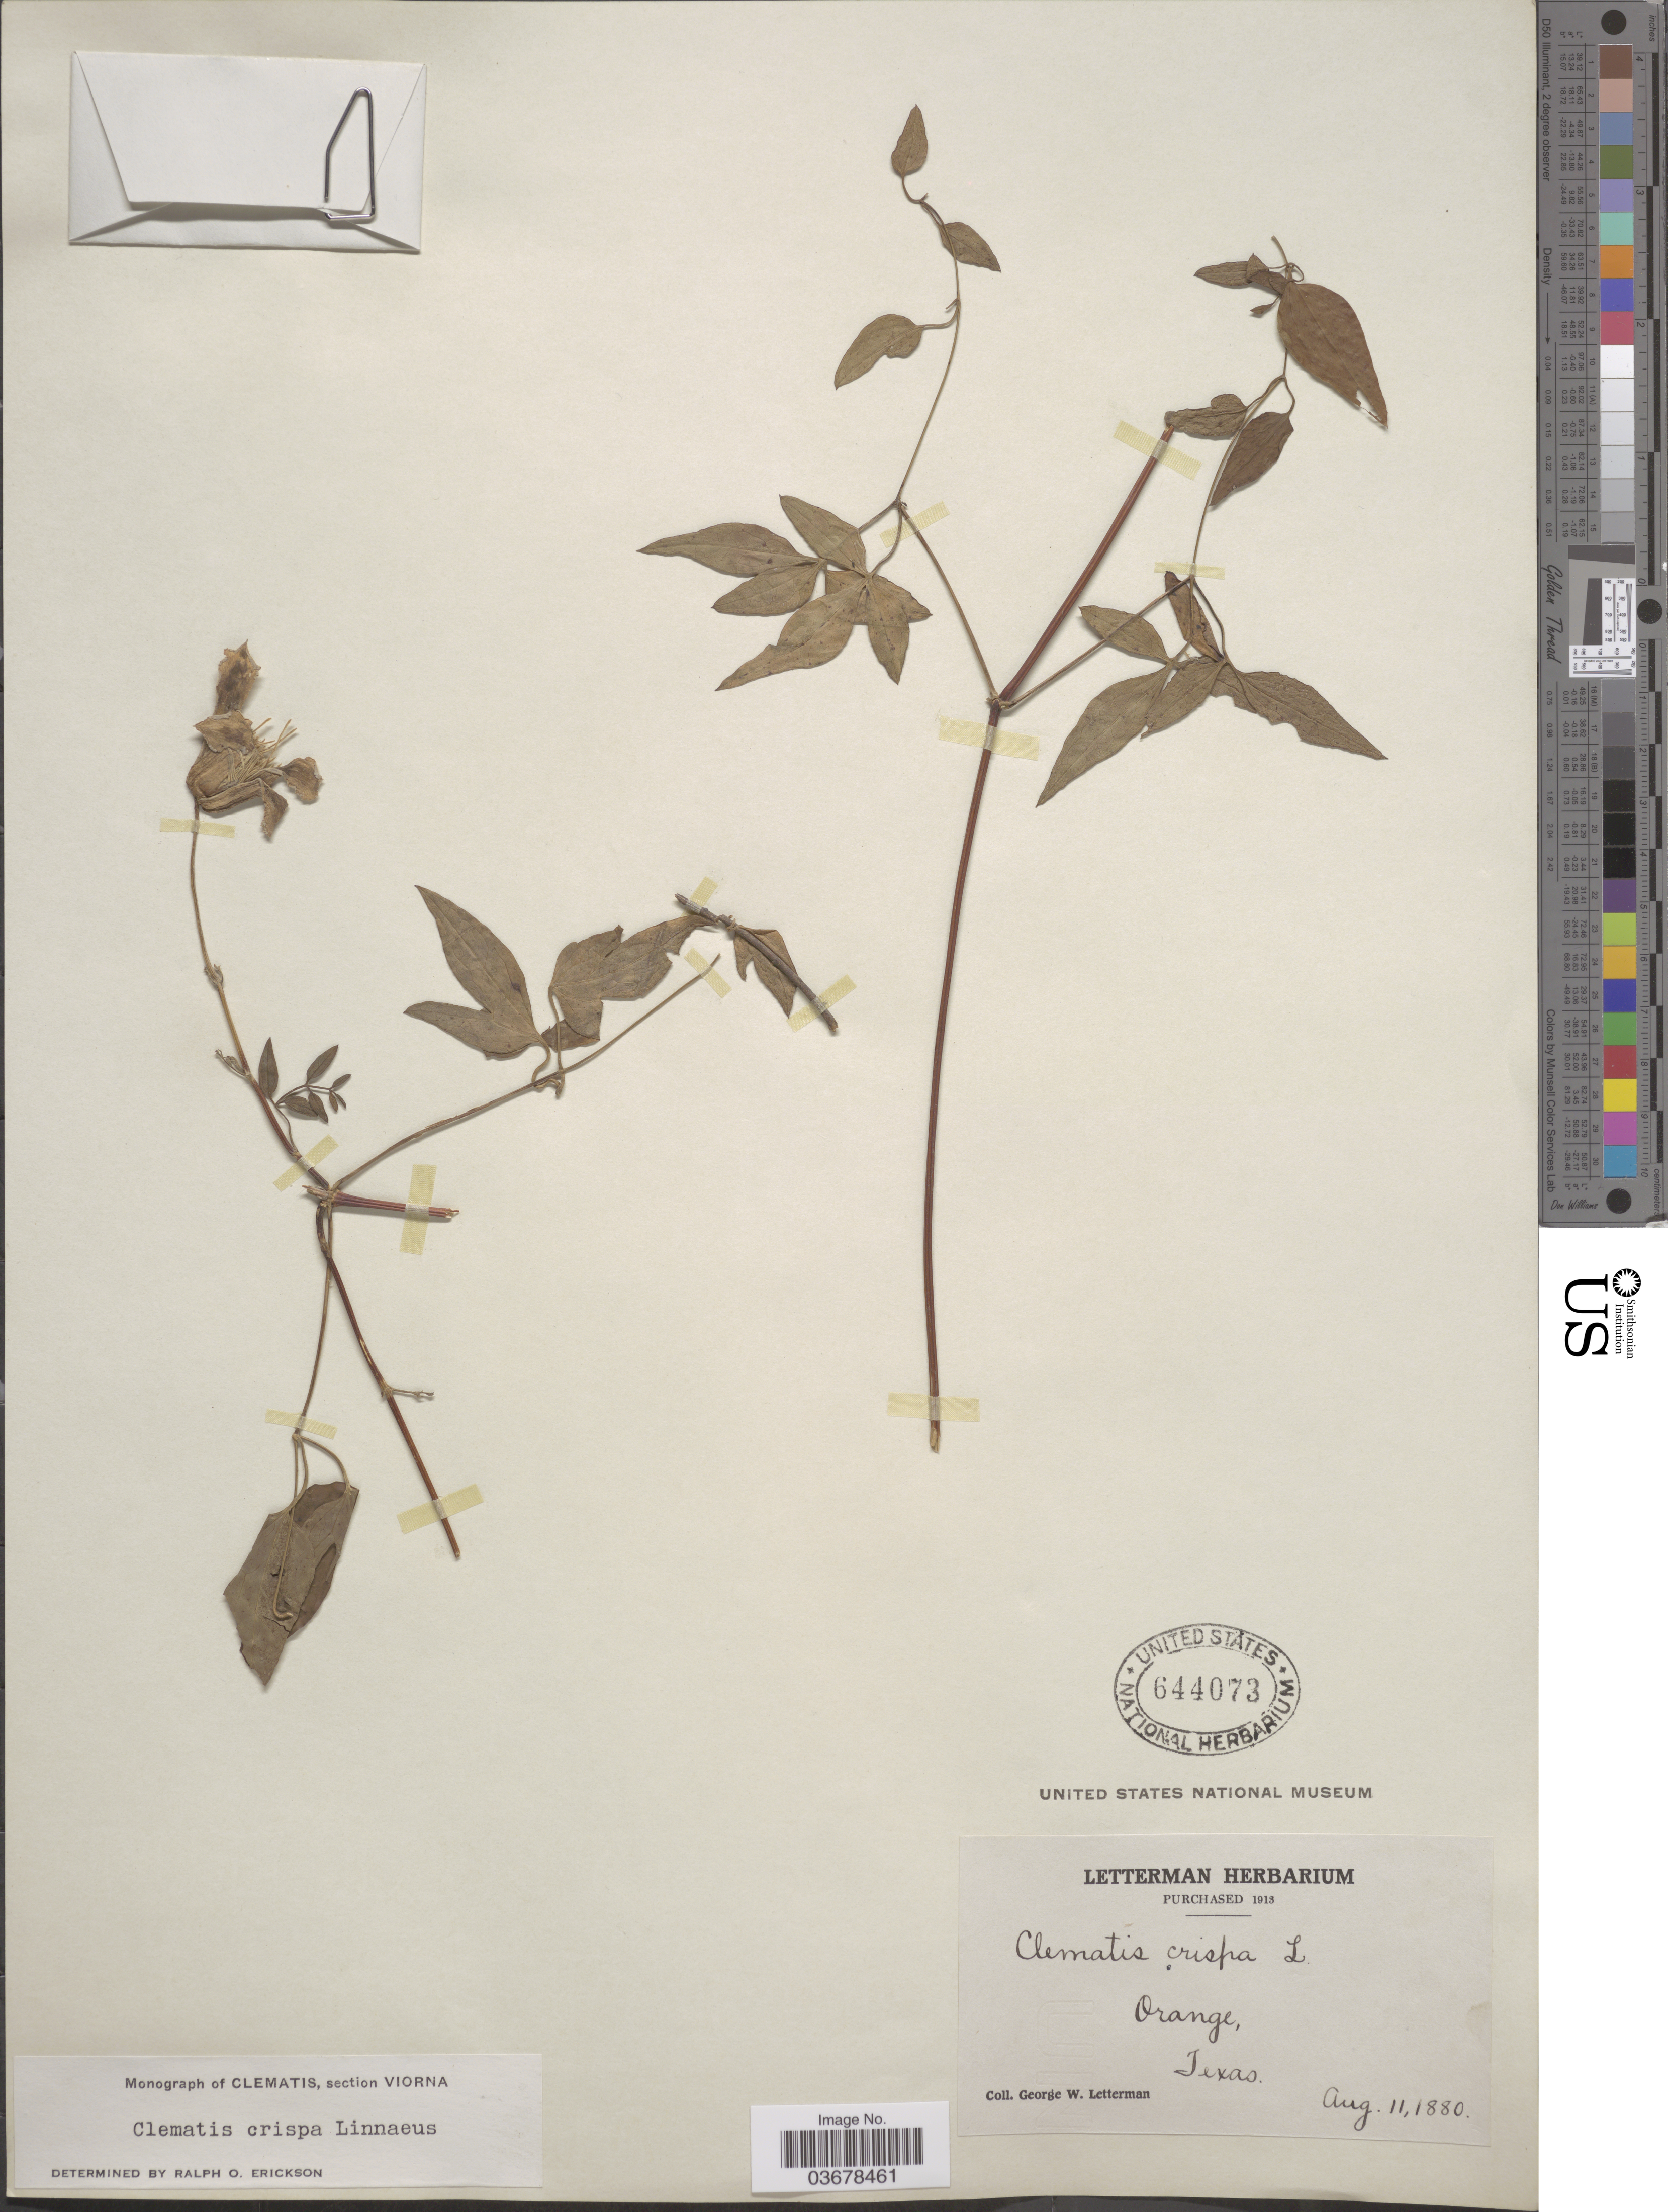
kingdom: Plantae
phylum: Tracheophyta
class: Magnoliopsida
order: Ranunculales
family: Ranunculaceae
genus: Clematis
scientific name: Clematis viorna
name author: L.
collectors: G. W. Letterman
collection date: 1880-08-11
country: United States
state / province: Texas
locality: Orange.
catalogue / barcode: US 644073